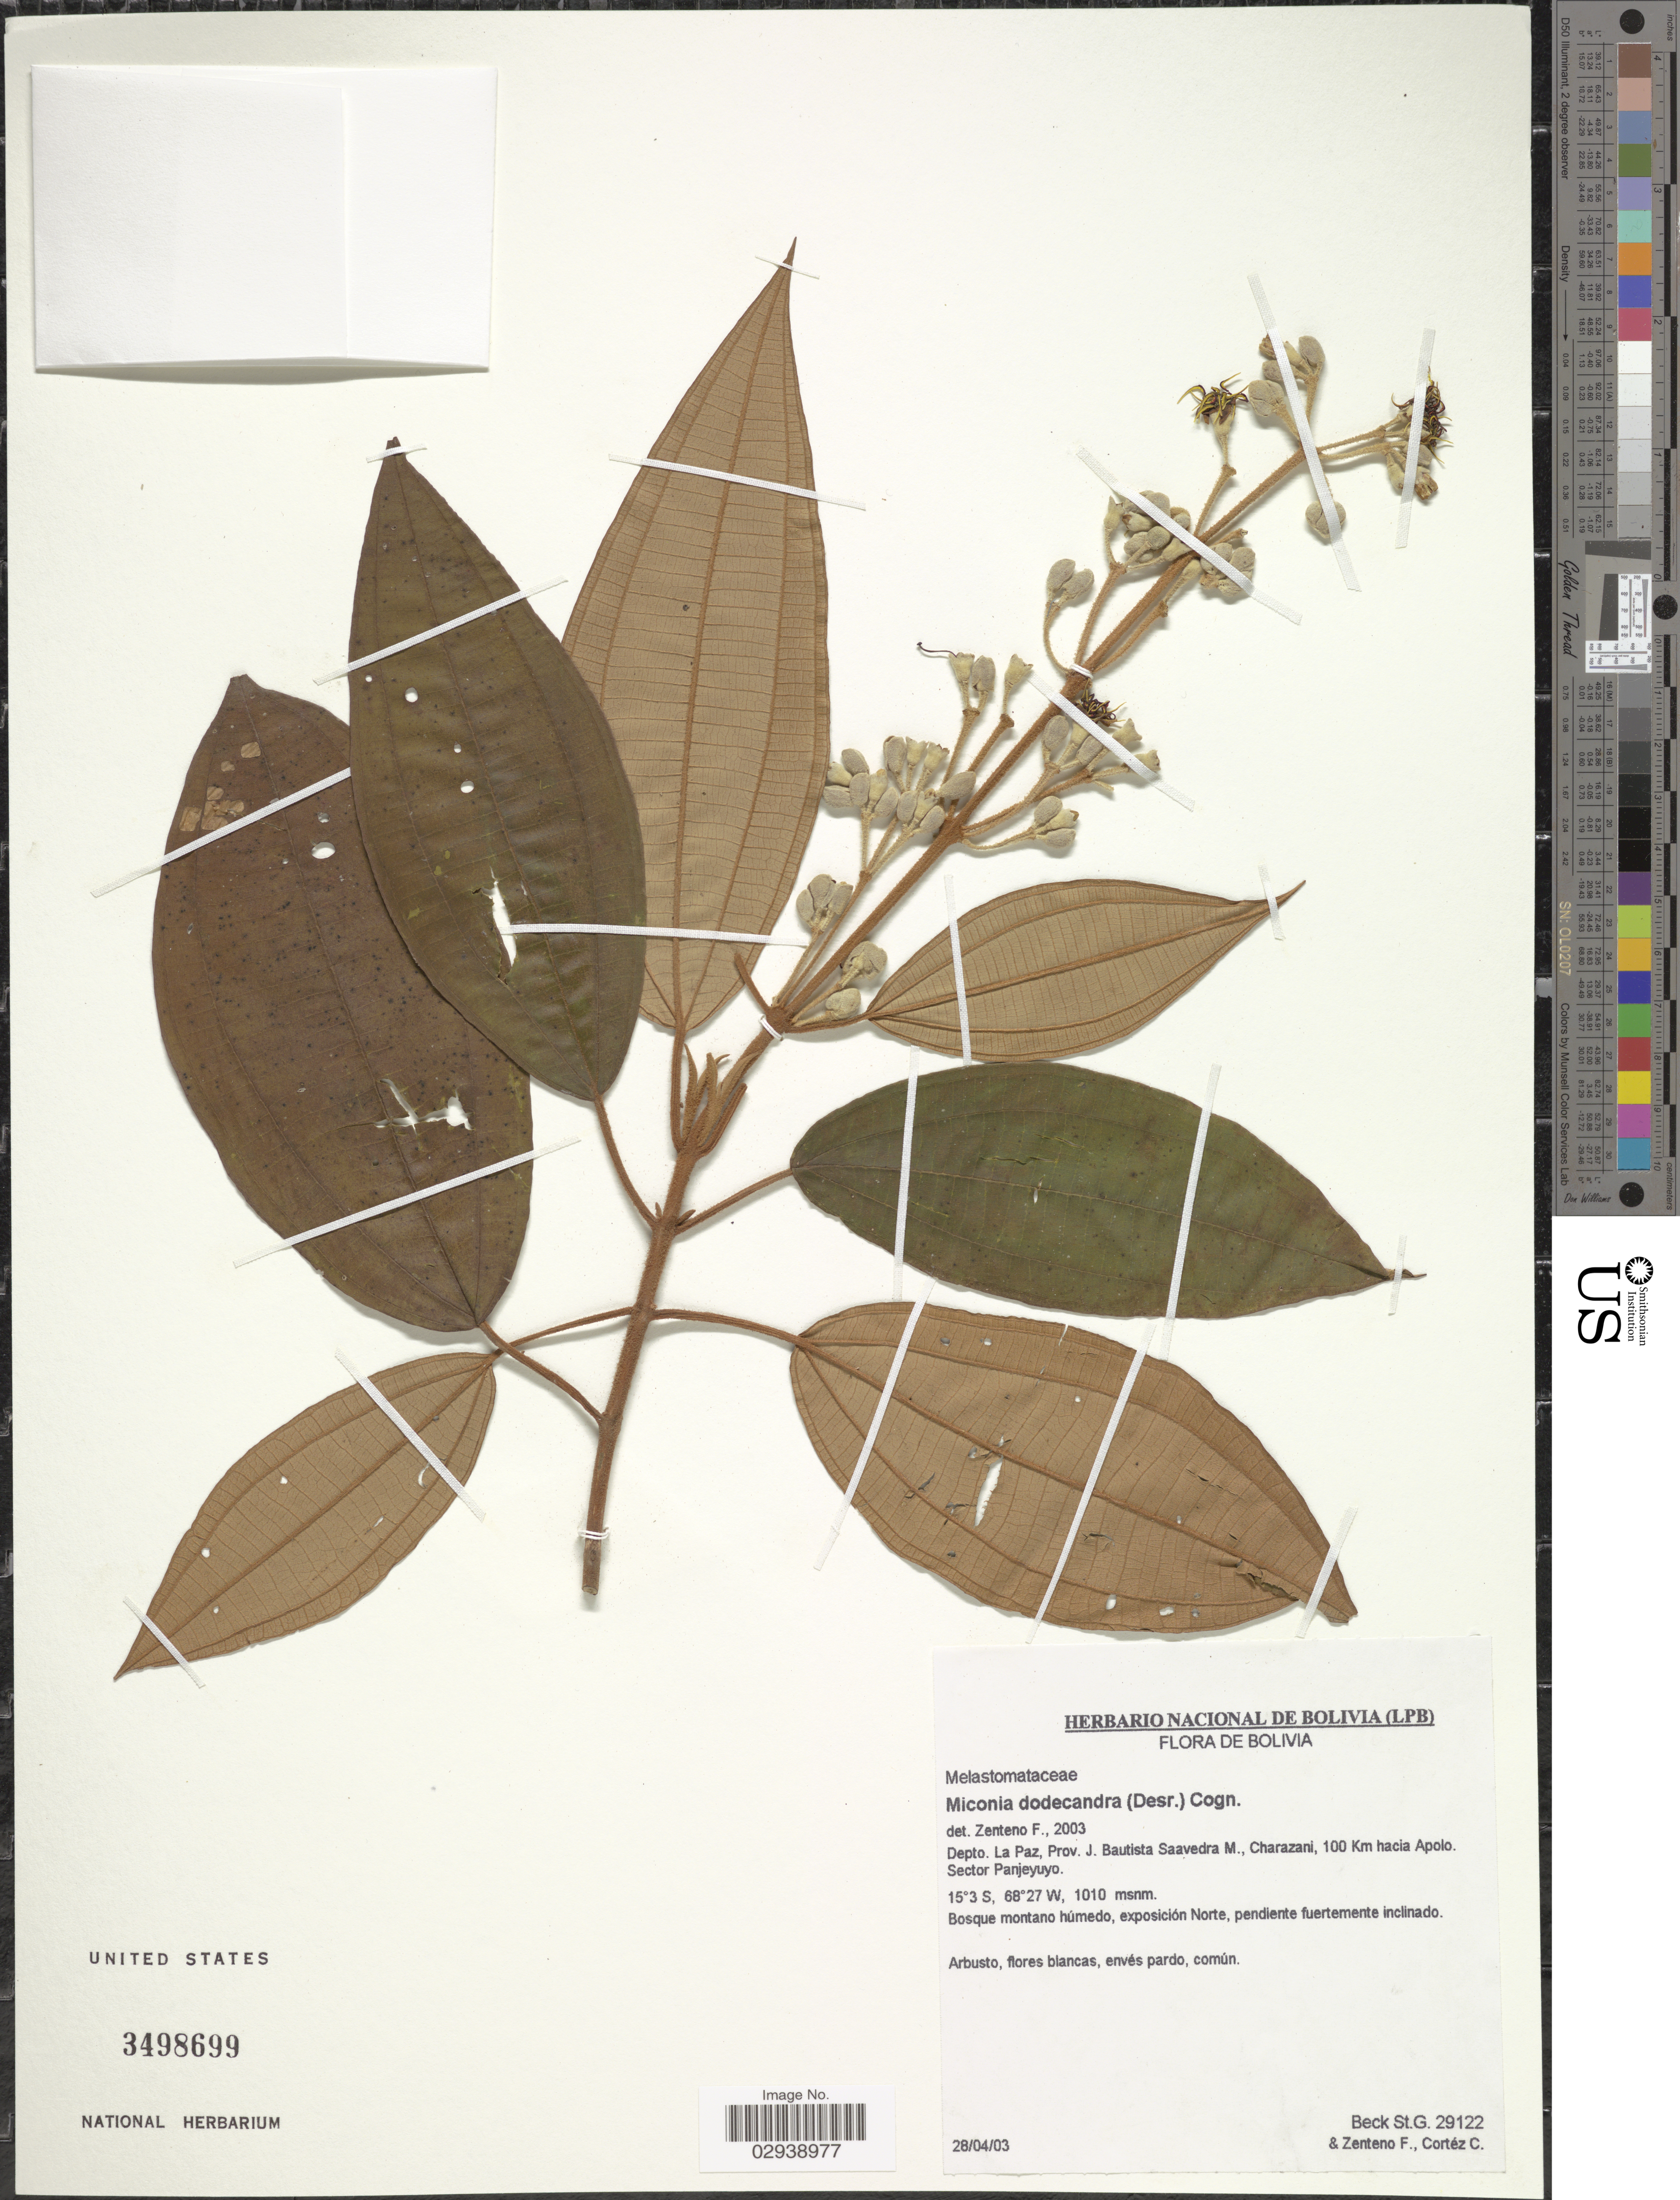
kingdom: Plantae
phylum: Tracheophyta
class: Magnoliopsida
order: Myrtales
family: Melastomataceae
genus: Miconia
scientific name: Miconia dodecandra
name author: Cogn.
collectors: S. G. Beck, F. Zenteno & C. Cortez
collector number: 29122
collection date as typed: Transcribed d/m/y: 28/4/3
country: Bolivia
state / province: La Paz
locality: Depto. La Paz, Prov. J. Bautista Saavedra M., Charazani, 100 Km hacia Apolo. Sector Panjeyuyo. Bosque montano húmedo, exposición Norte.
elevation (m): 1010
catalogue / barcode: US 3498699